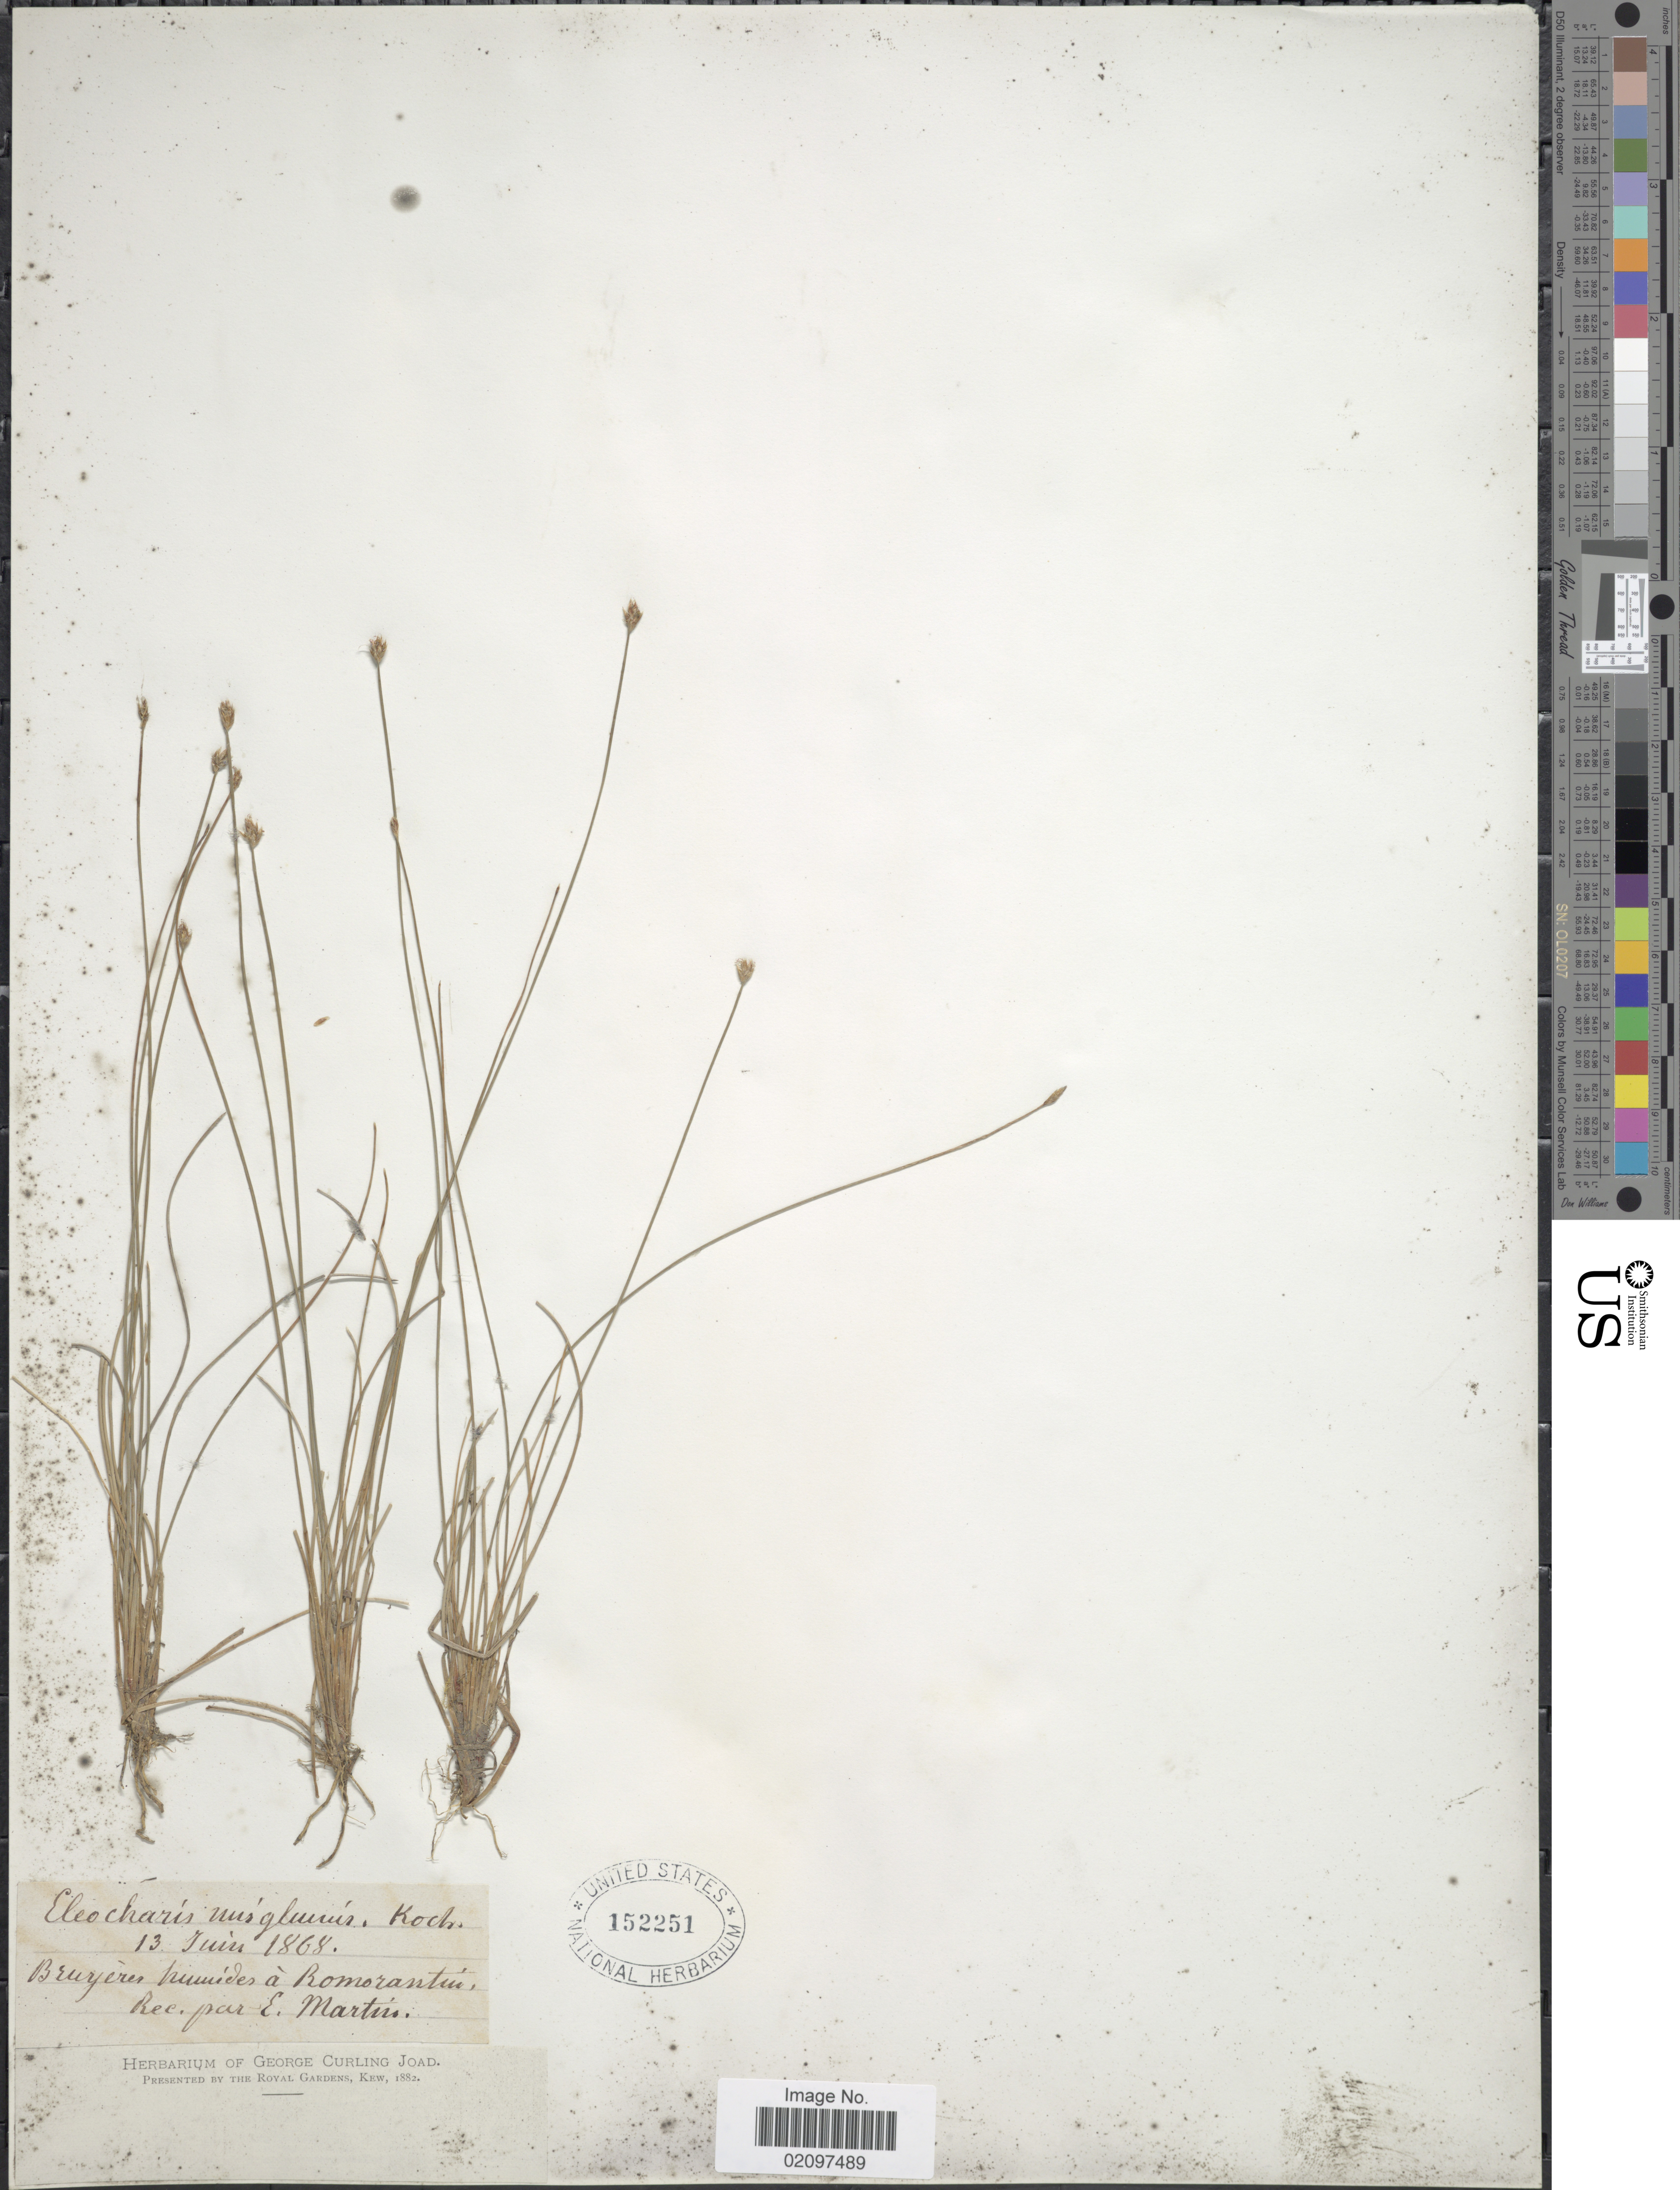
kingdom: Plantae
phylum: Tracheophyta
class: Liliopsida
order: Poales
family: Cyperaceae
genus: Eleocharis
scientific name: Eleocharis uniglumis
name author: (Link) Schult.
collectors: E. Martin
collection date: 1868-06-13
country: France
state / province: Centre-Val de Loire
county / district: Loire-et-Cher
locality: Bruyere humides à Romorantin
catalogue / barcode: US 152251